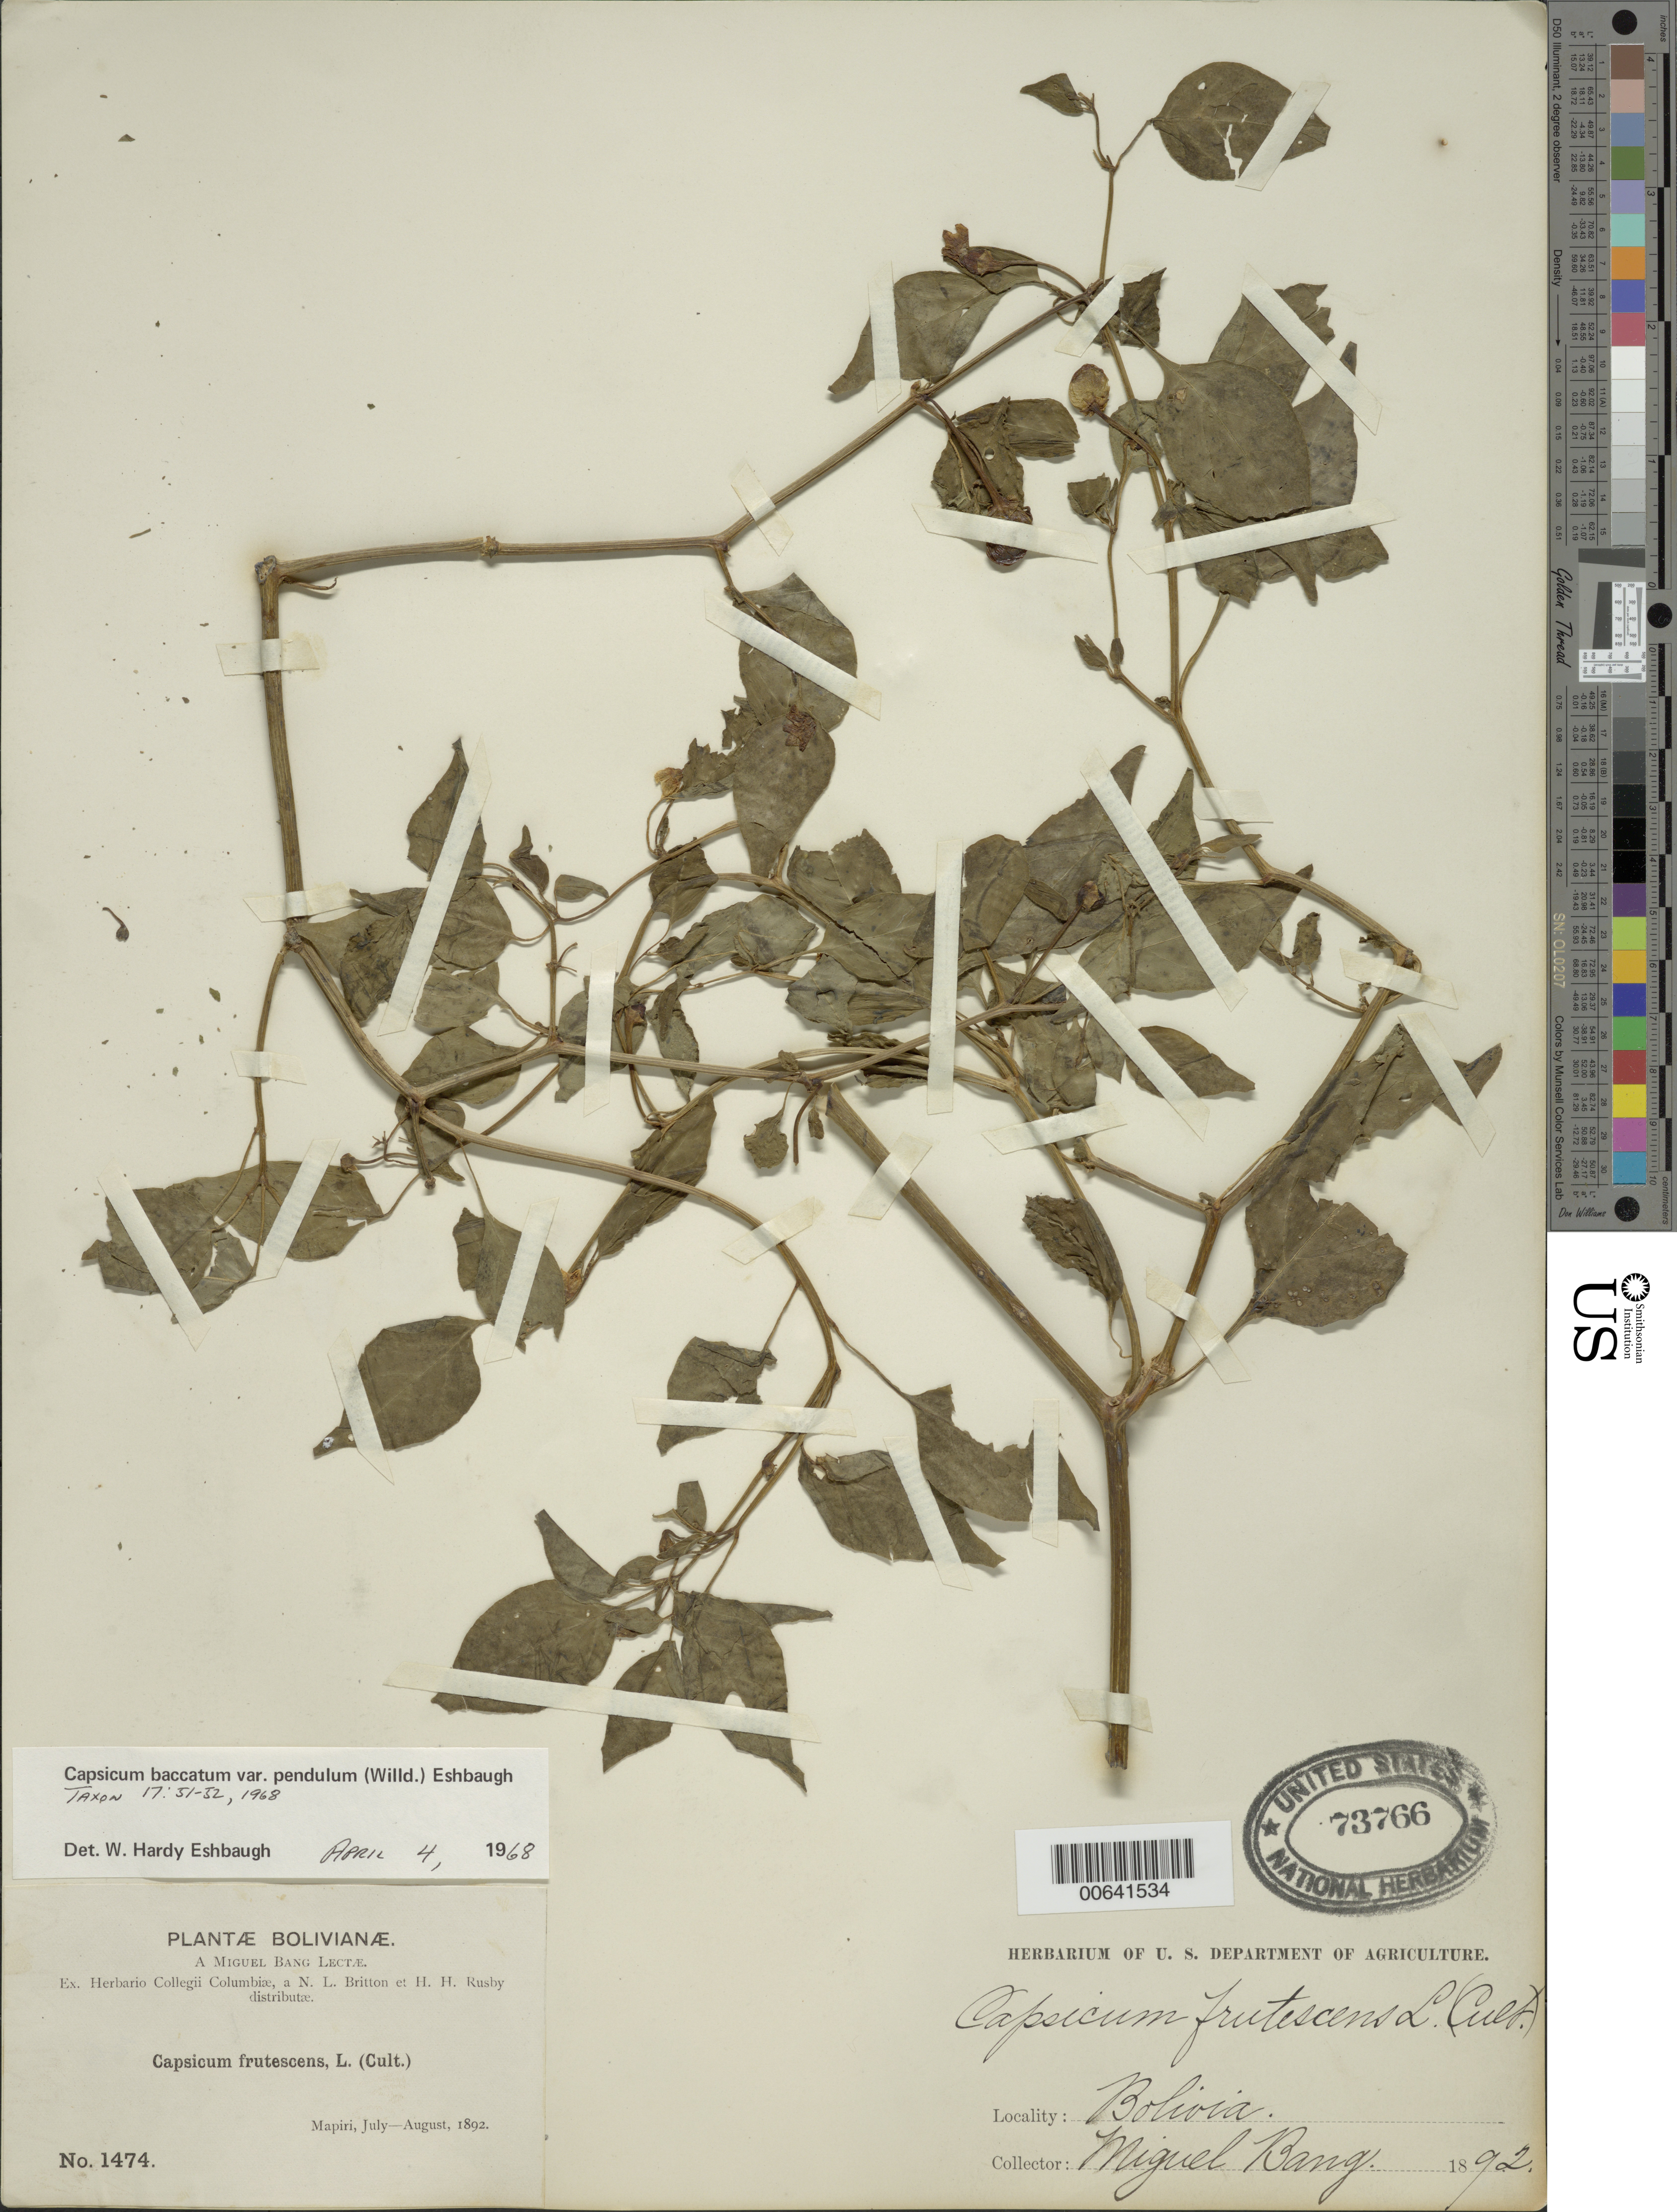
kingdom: Plantae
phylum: Tracheophyta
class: Magnoliopsida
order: Solanales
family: Solanaceae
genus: Capsicum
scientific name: Capsicum baccatum var. pendulum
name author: L.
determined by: Eshbaugh, W. H.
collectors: M. Bang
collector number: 1474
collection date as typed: Jul 1892 to -- Aug 1892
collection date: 1892-07/1892-08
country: Bolivia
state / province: La Paz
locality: Mapiri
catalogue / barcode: US 73766